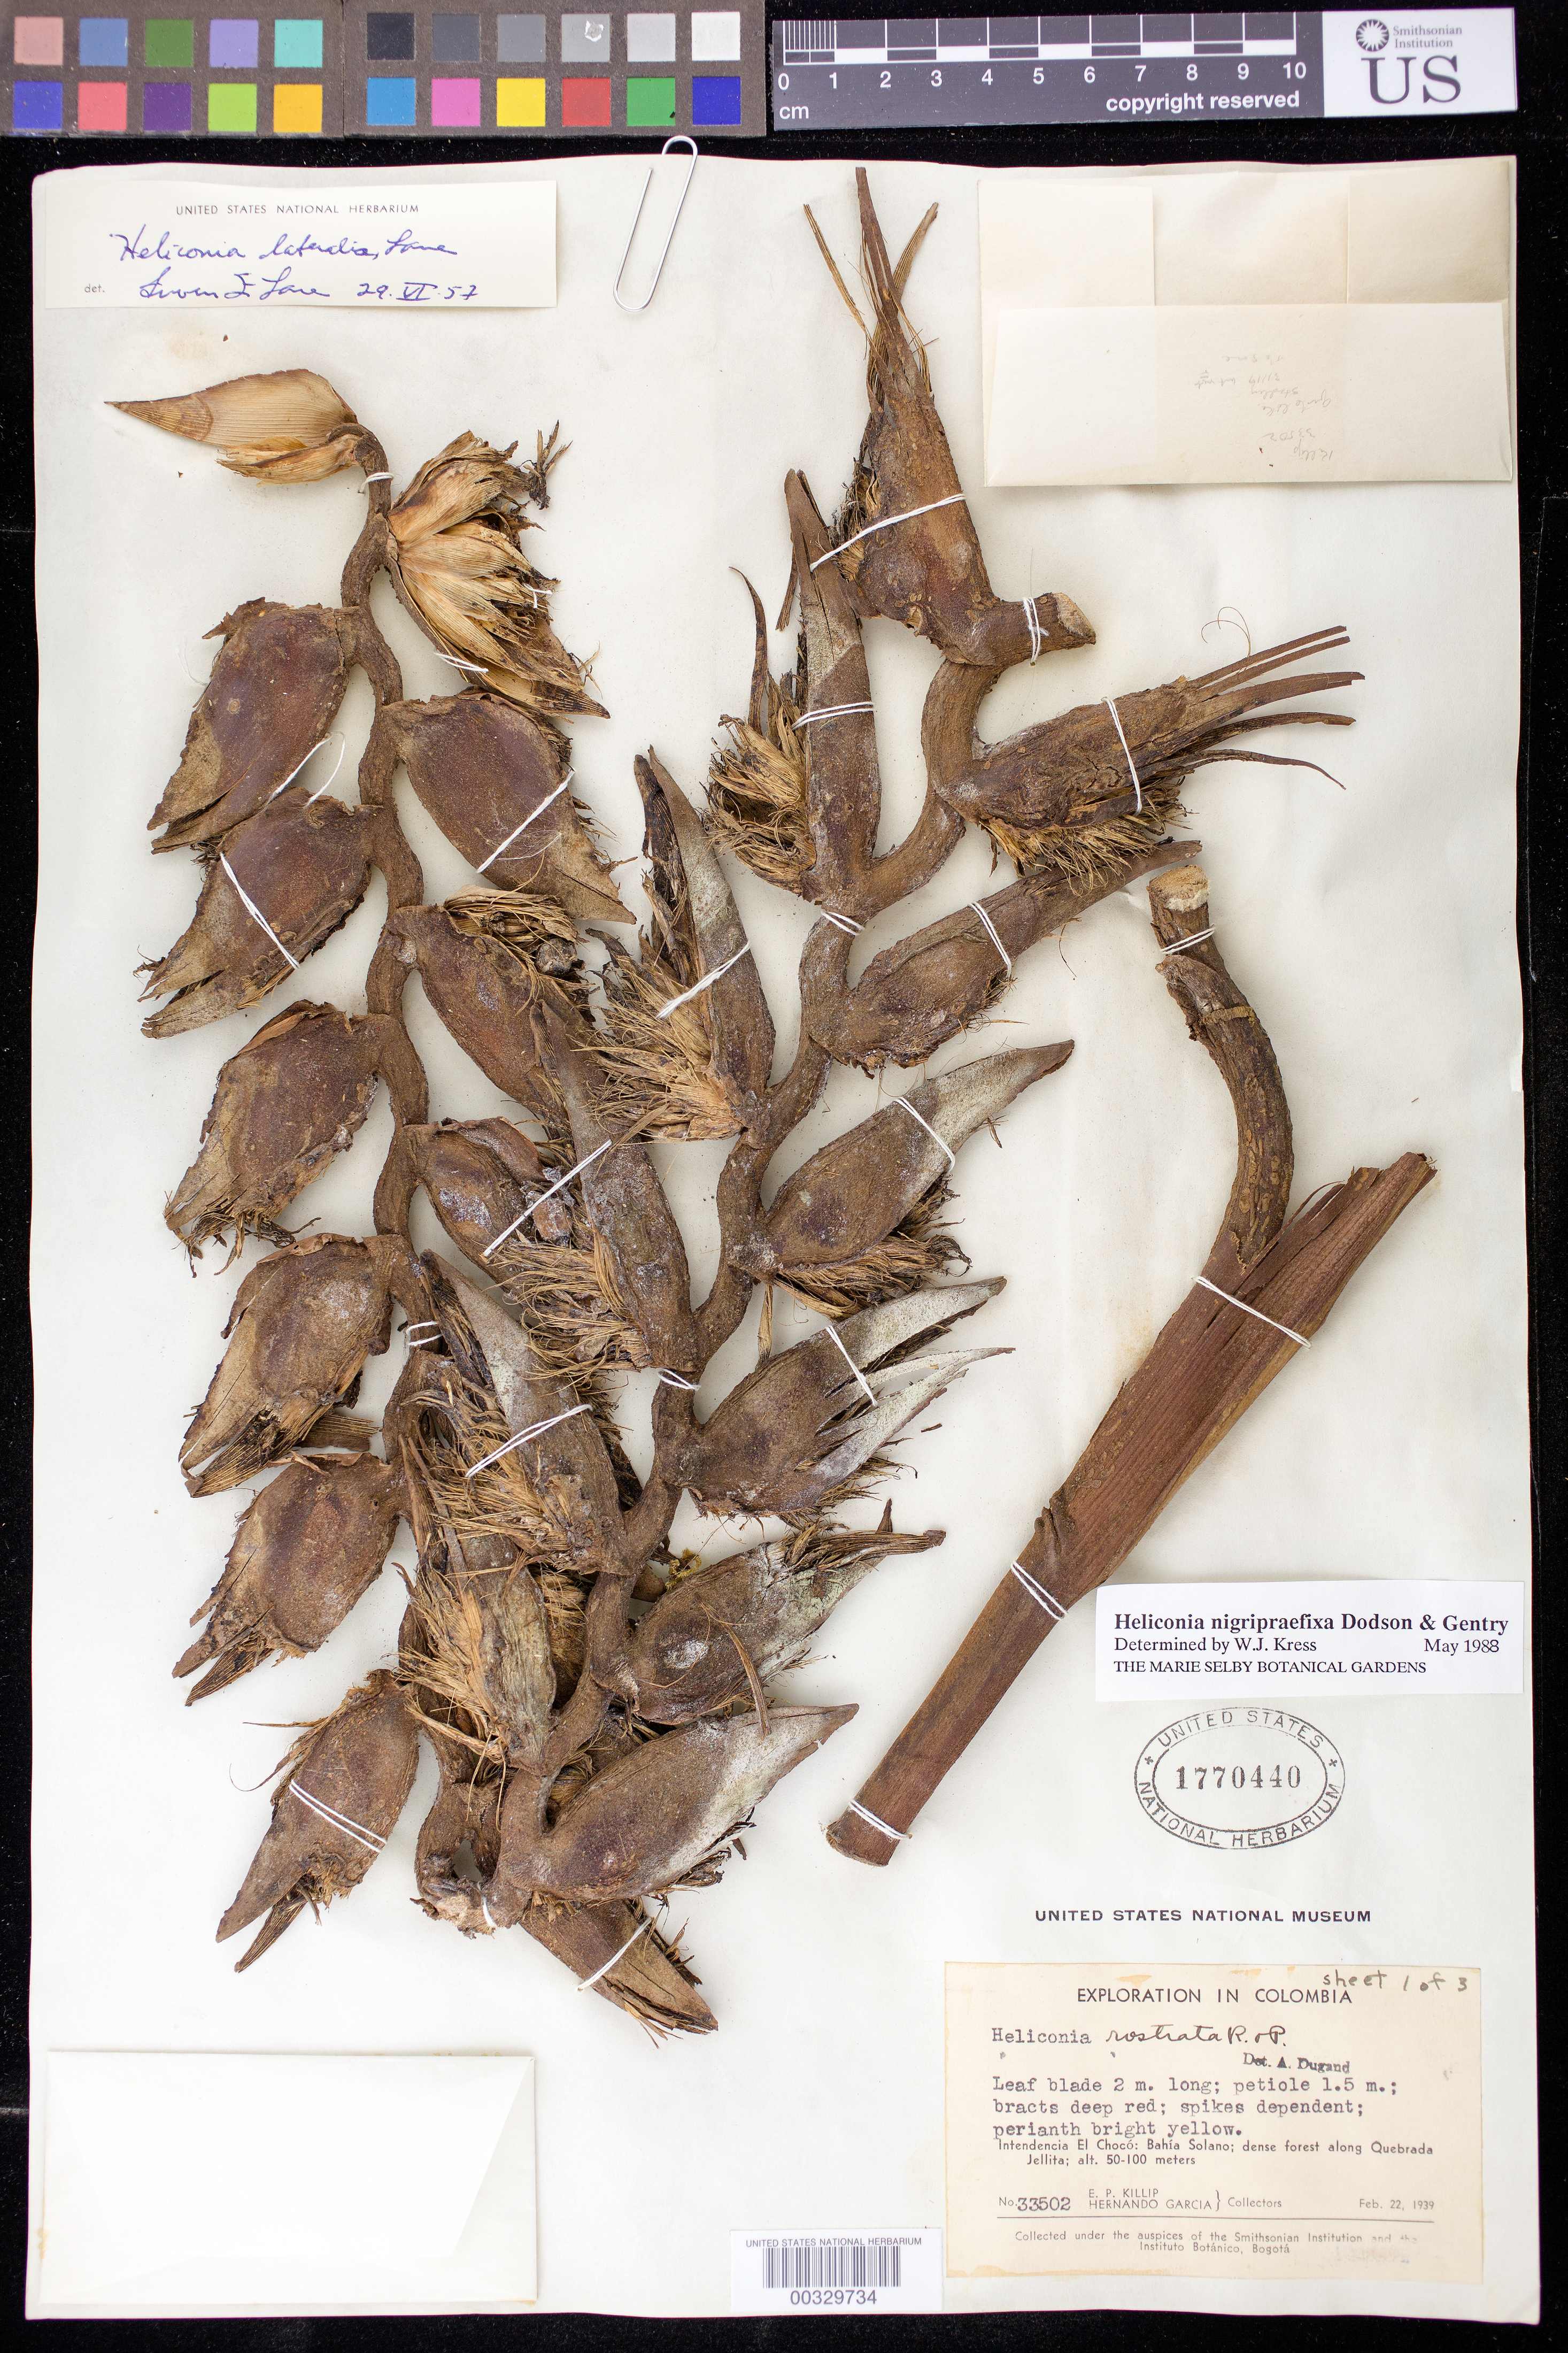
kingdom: Plantae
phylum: Tracheophyta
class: Liliopsida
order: Zingiberales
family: Heliconiaceae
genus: Heliconia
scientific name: Heliconia nigripraefixa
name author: Dodson & Gentry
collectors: E. P. Killip & H. García Barriga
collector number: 33502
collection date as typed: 22 Feb 1939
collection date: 1939-02-22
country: Colombia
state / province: Chocó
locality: Bahia Solano, dense forest along Quebrada JelLita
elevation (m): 50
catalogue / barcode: US 1770440